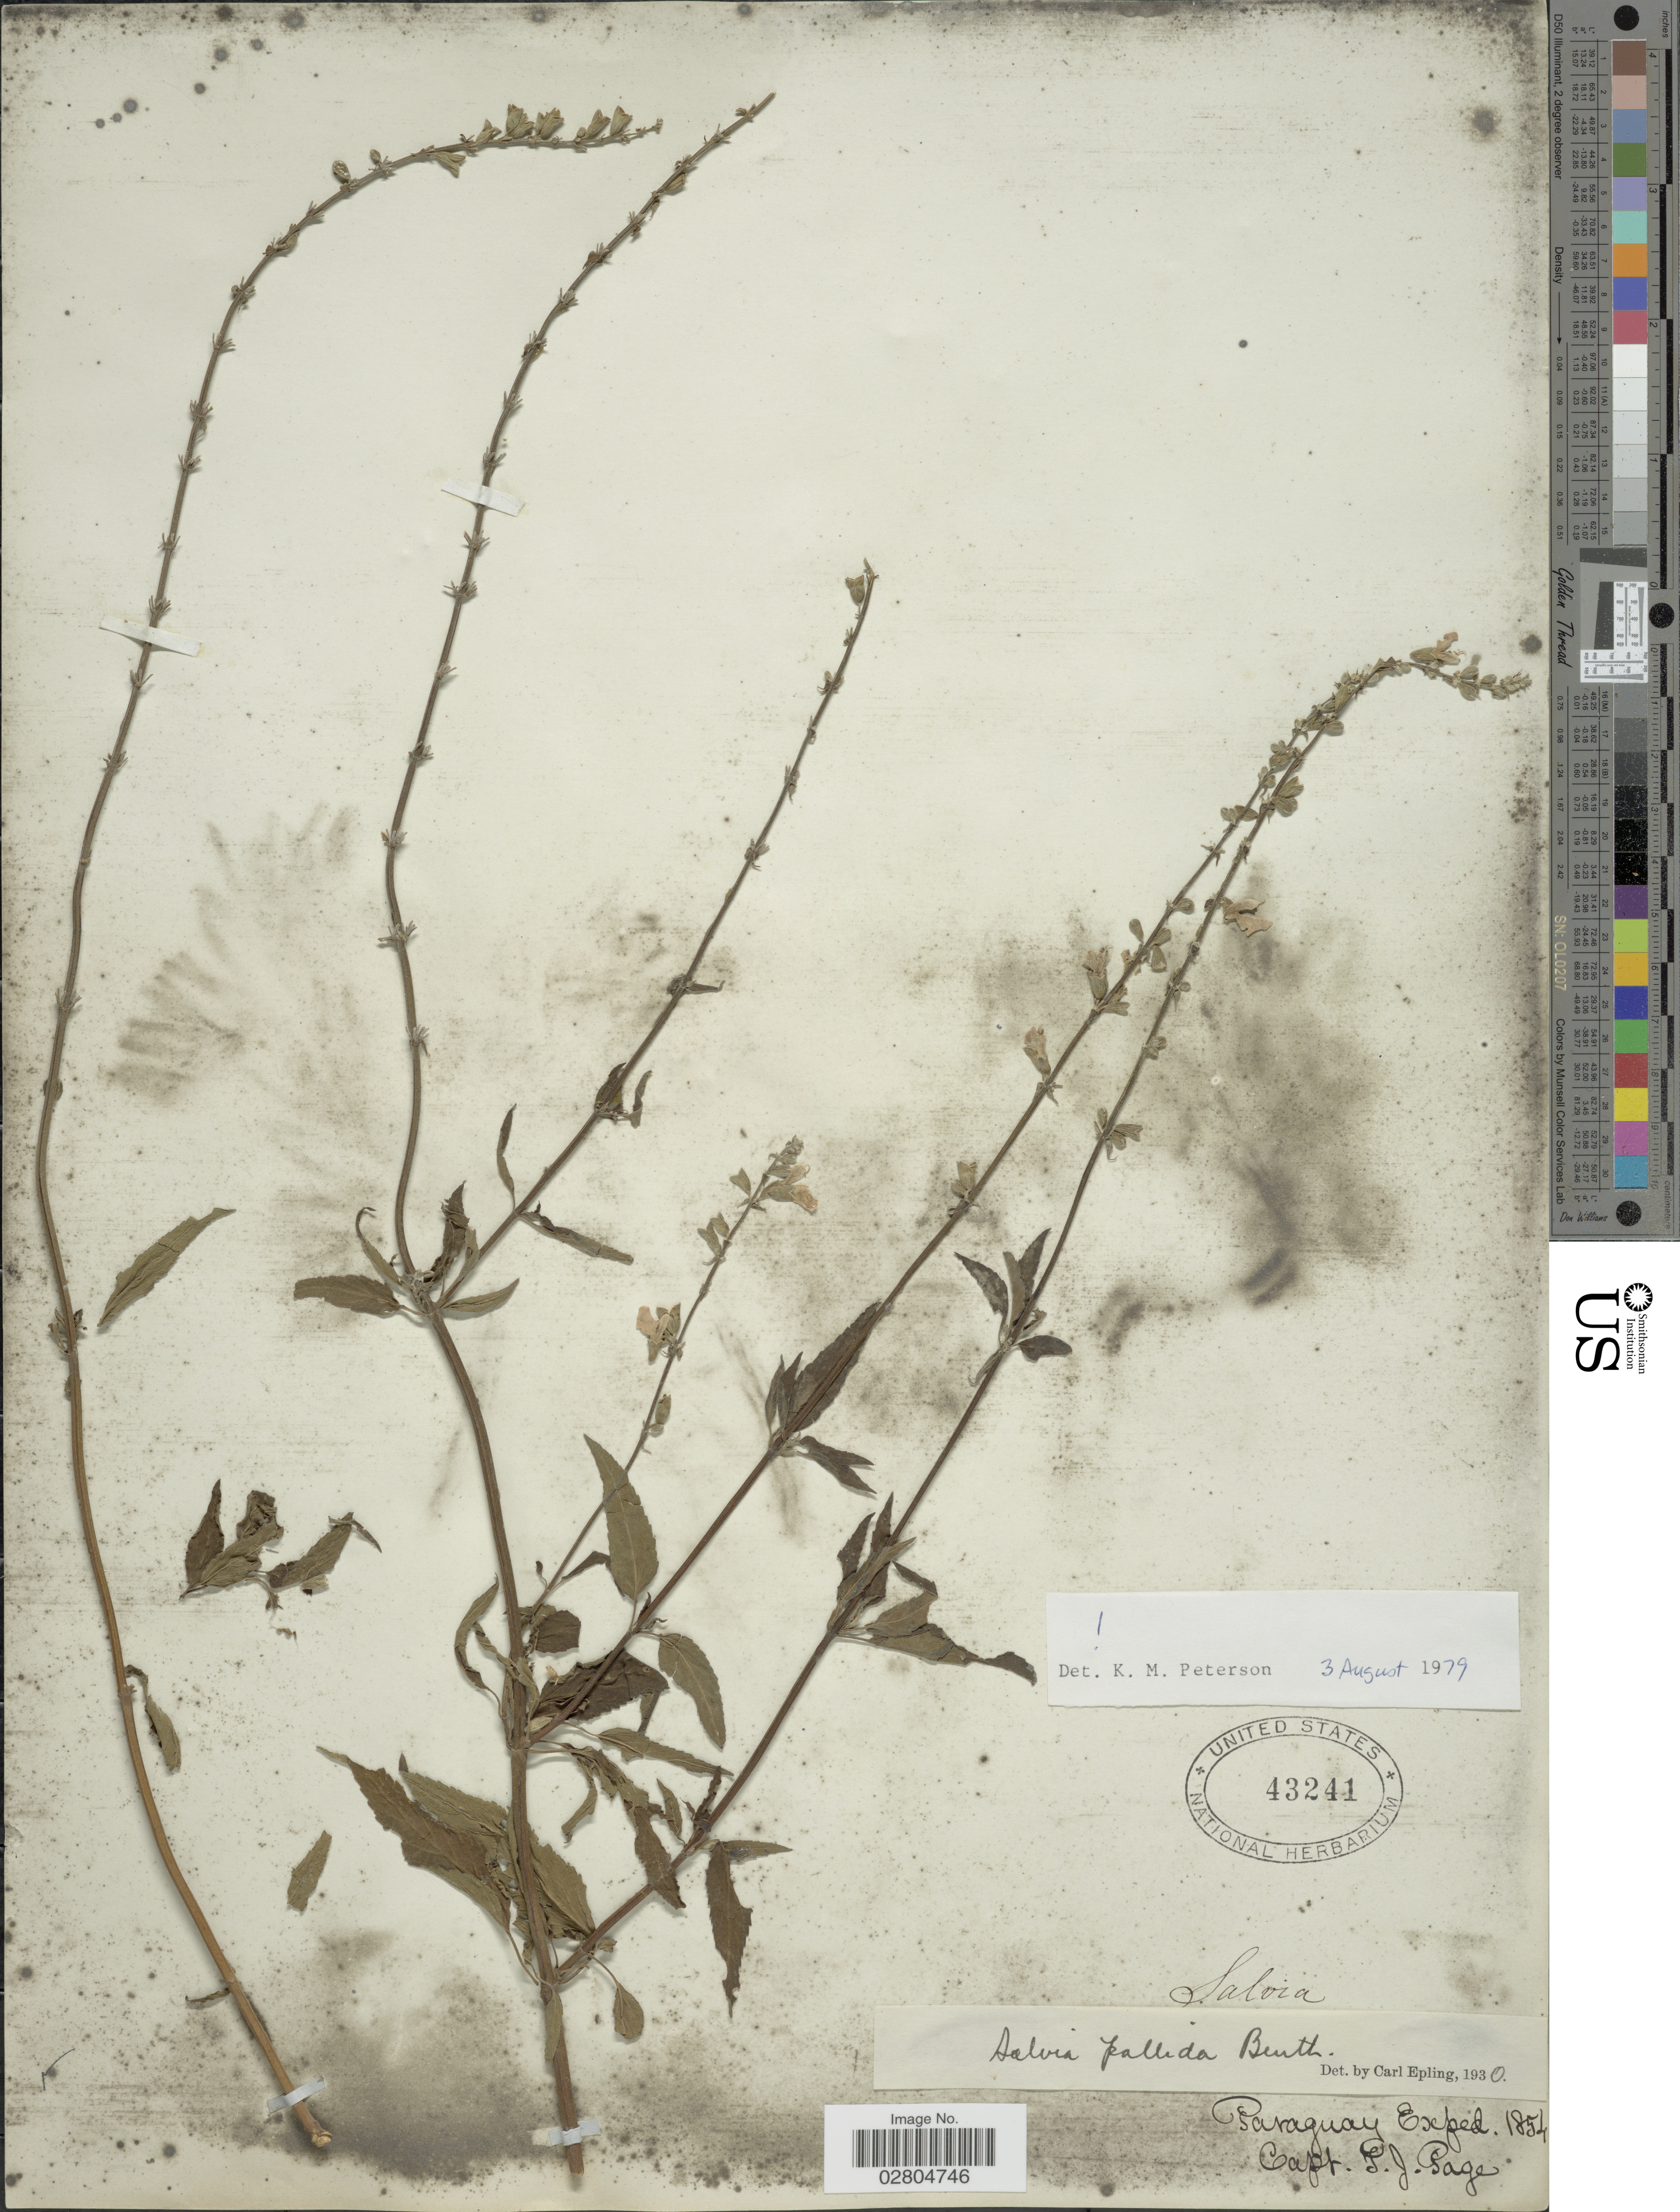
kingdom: Plantae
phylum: Tracheophyta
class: Magnoliopsida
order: Lamiales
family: Lamiaceae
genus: Salvia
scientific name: Salvia pallida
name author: Benth.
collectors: T. J. Page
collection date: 1854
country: Paraguay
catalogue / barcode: US 43241